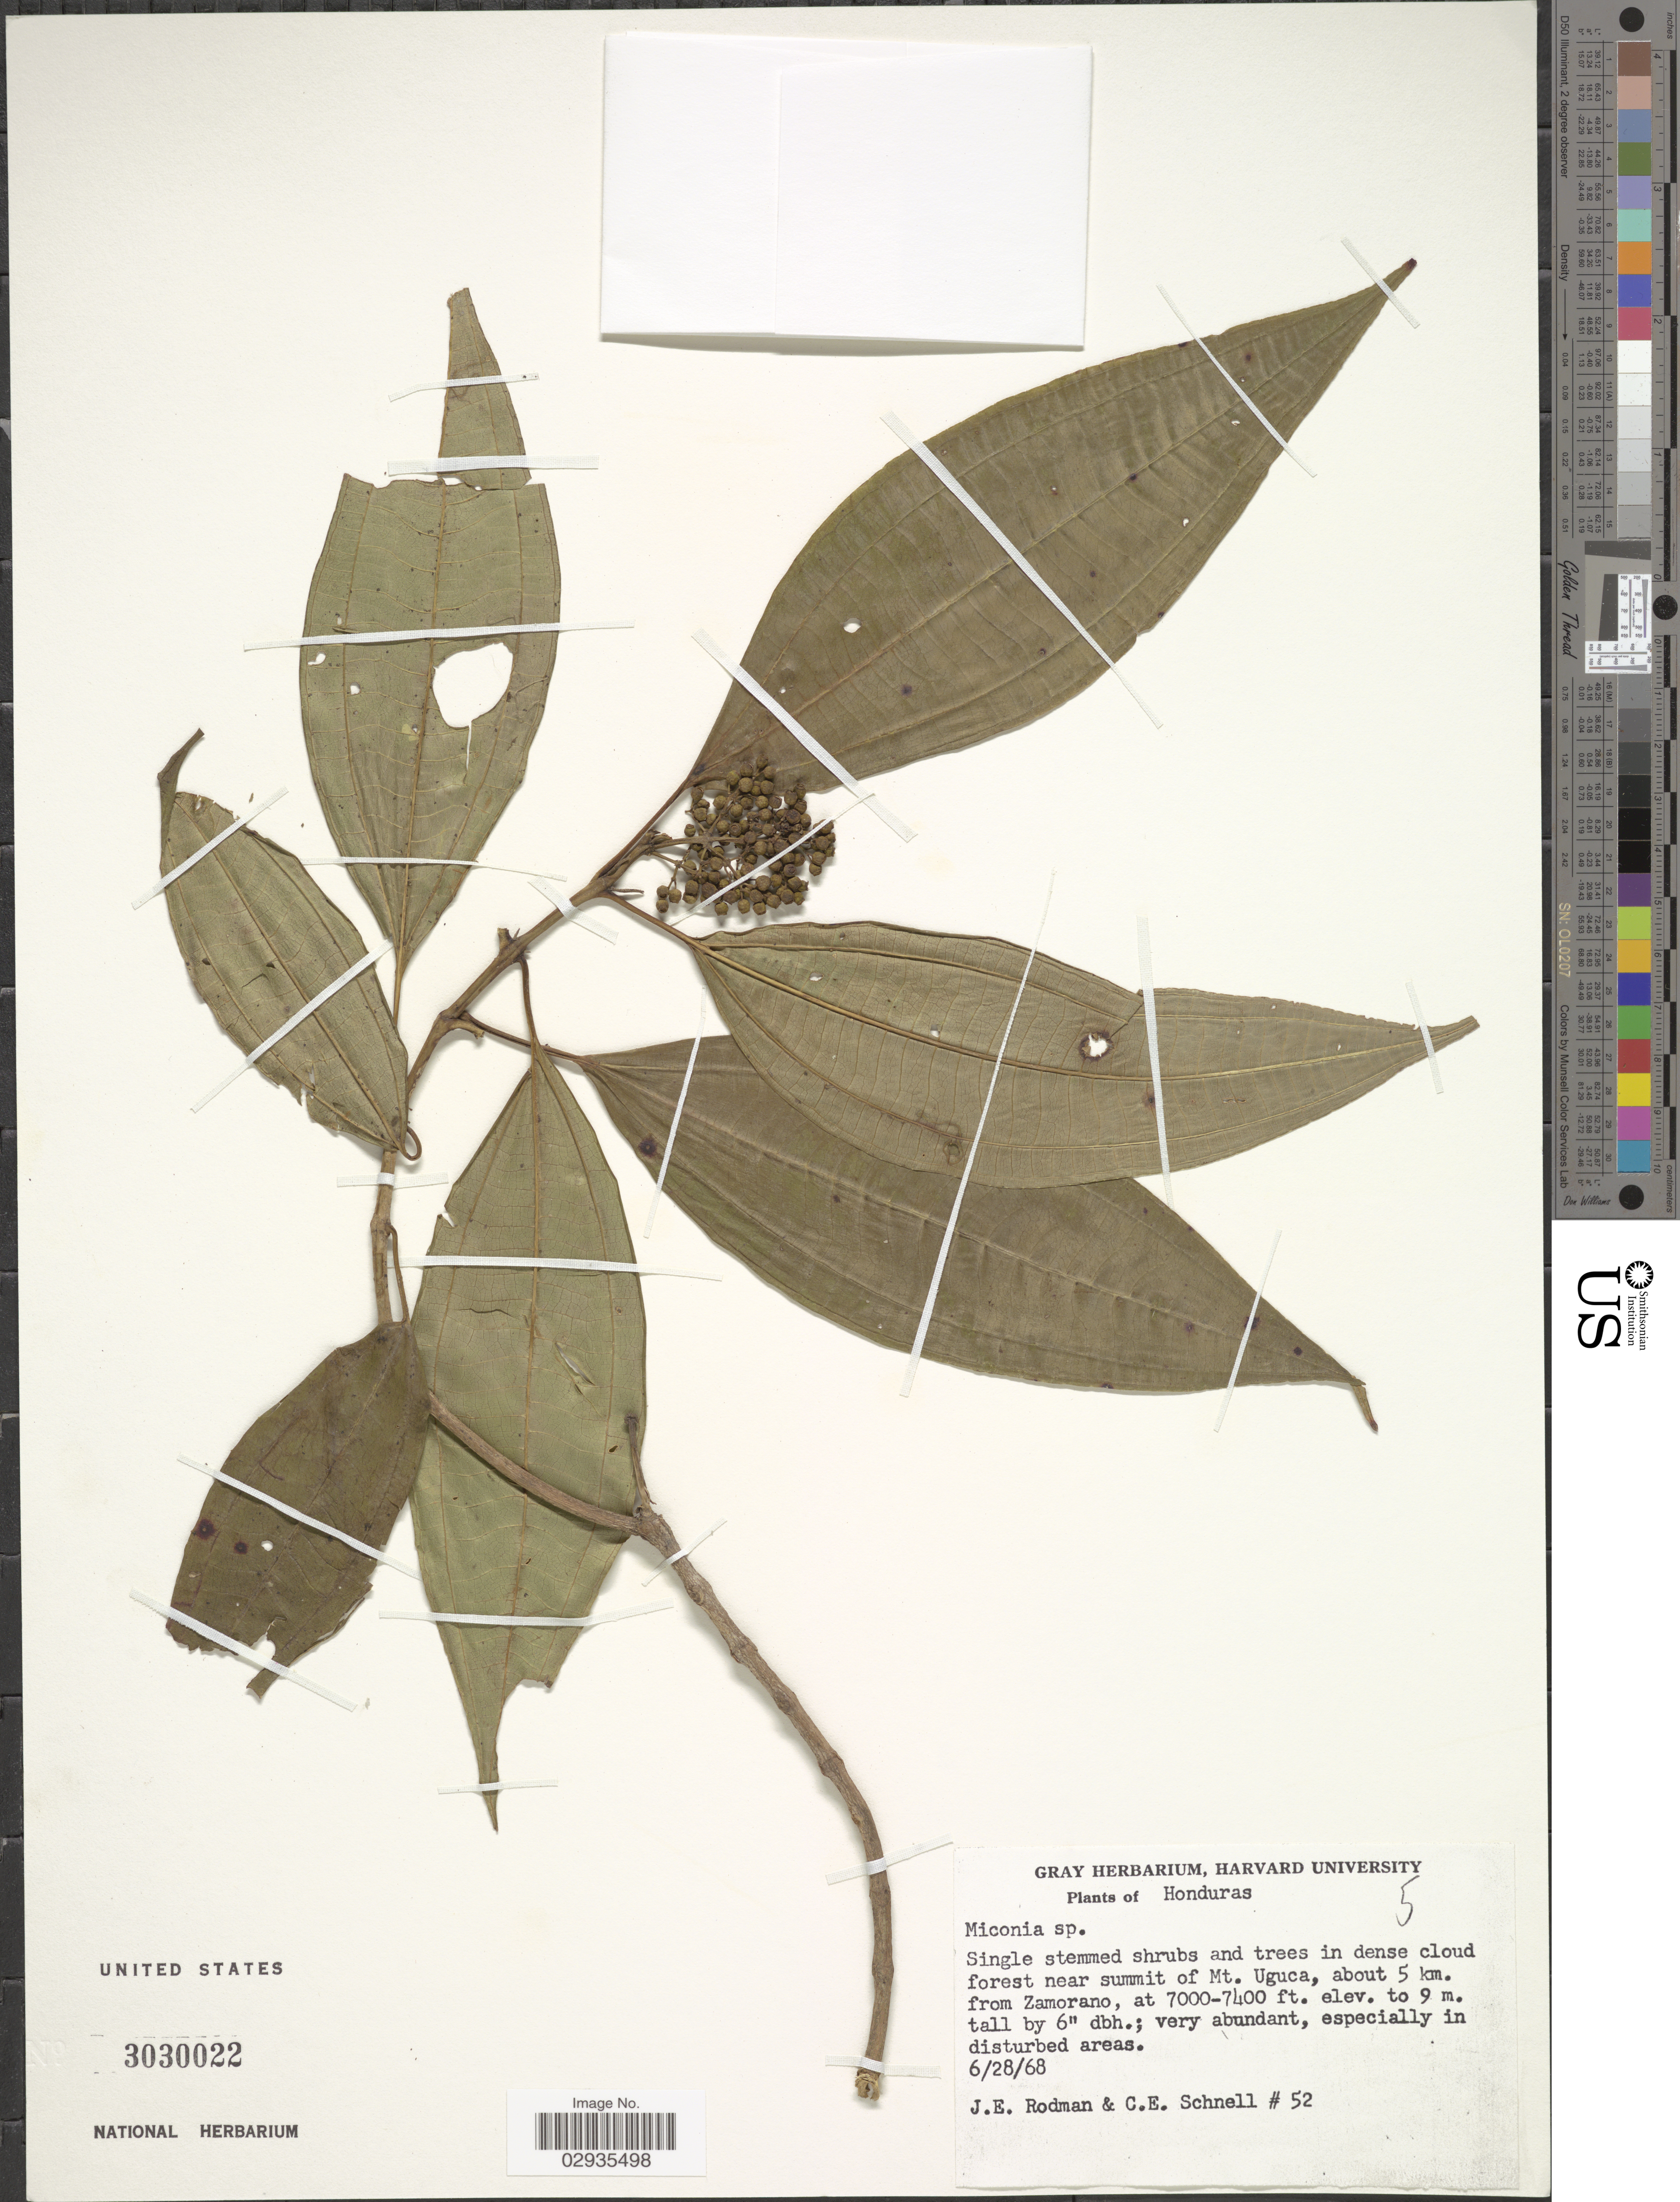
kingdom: Plantae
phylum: Tracheophyta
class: Magnoliopsida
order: Myrtales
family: Melastomataceae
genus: Miconia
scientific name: Miconia sp.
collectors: J. Rodman & C. Schnell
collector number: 52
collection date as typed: Transcribed d/m/y: 28/6/68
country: Honduras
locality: Single stemmed shrubs and trees in dense cloud forest near summit of Mt. Uguca, about 5 km. from Zamorano.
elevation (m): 2134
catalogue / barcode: US 3030022